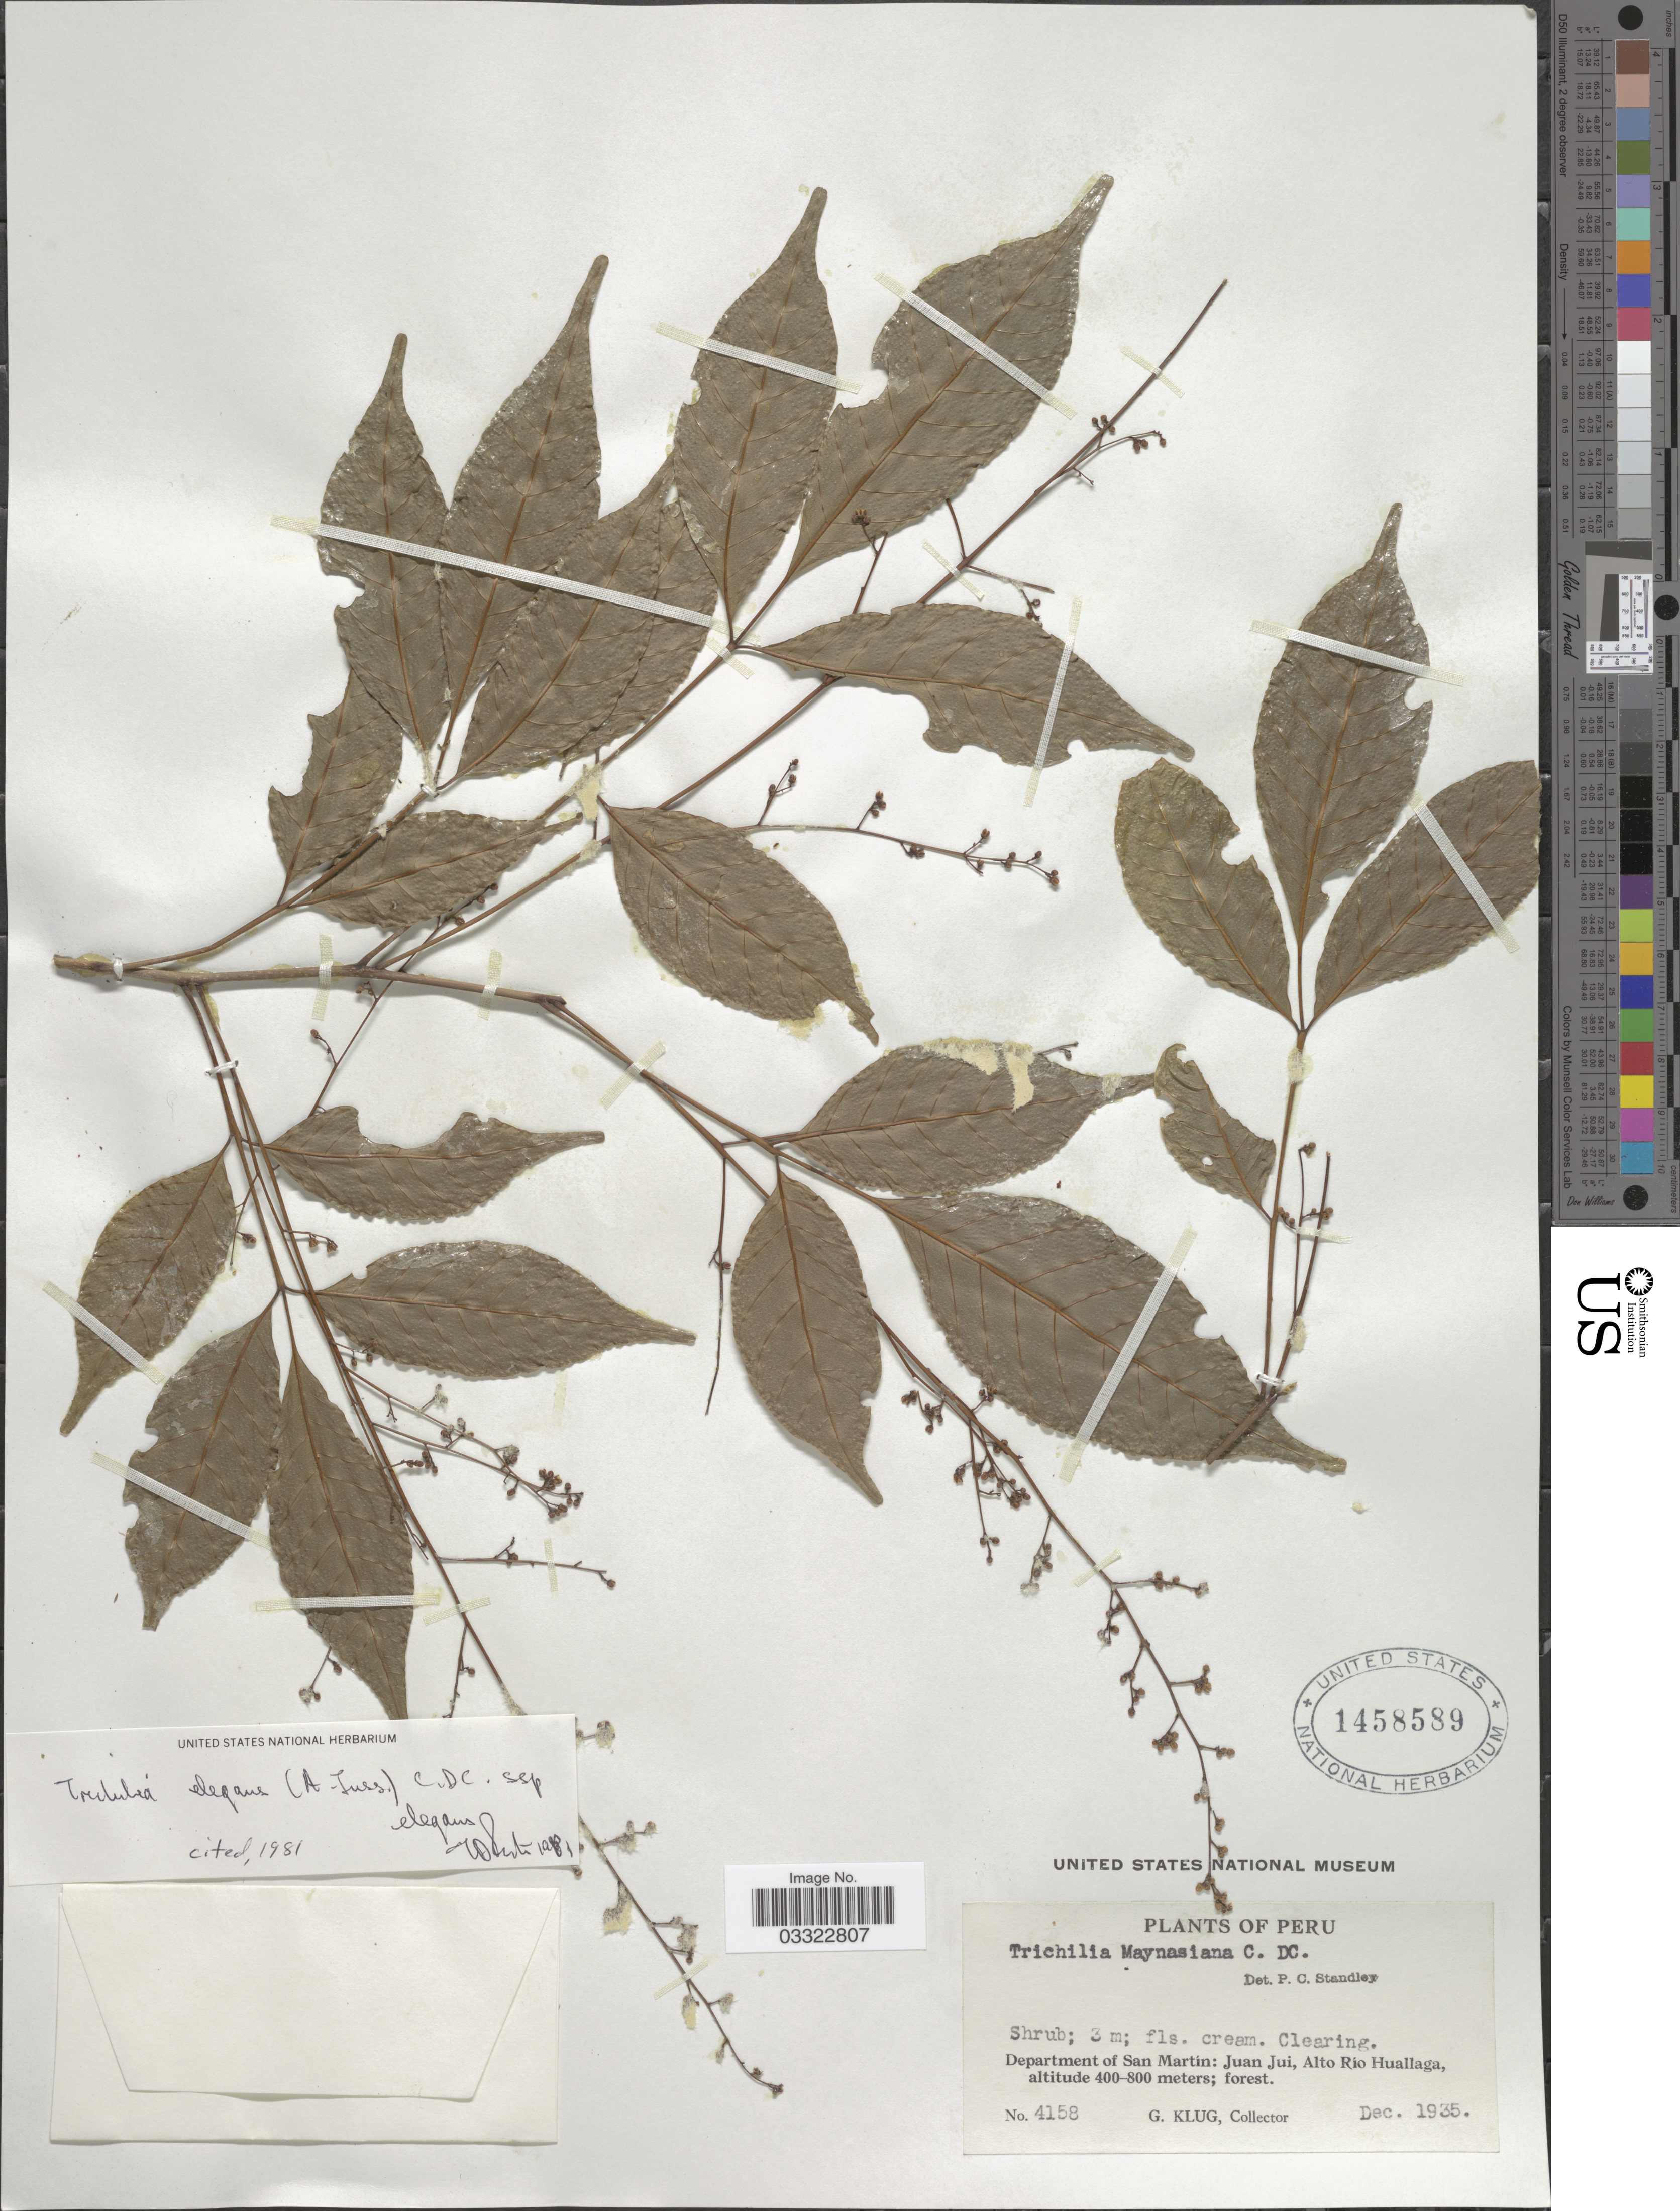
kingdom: Plantae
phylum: Tracheophyta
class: Magnoliopsida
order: Sapindales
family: Meliaceae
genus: Trichilia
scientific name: Trichilia elegans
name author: A. Juss.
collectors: G. Klug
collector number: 4158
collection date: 1935-12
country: Peru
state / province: San Martín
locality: Department of San Martin: Juan Ji, Alto Río Huallaga.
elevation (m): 400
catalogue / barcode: US 1458589